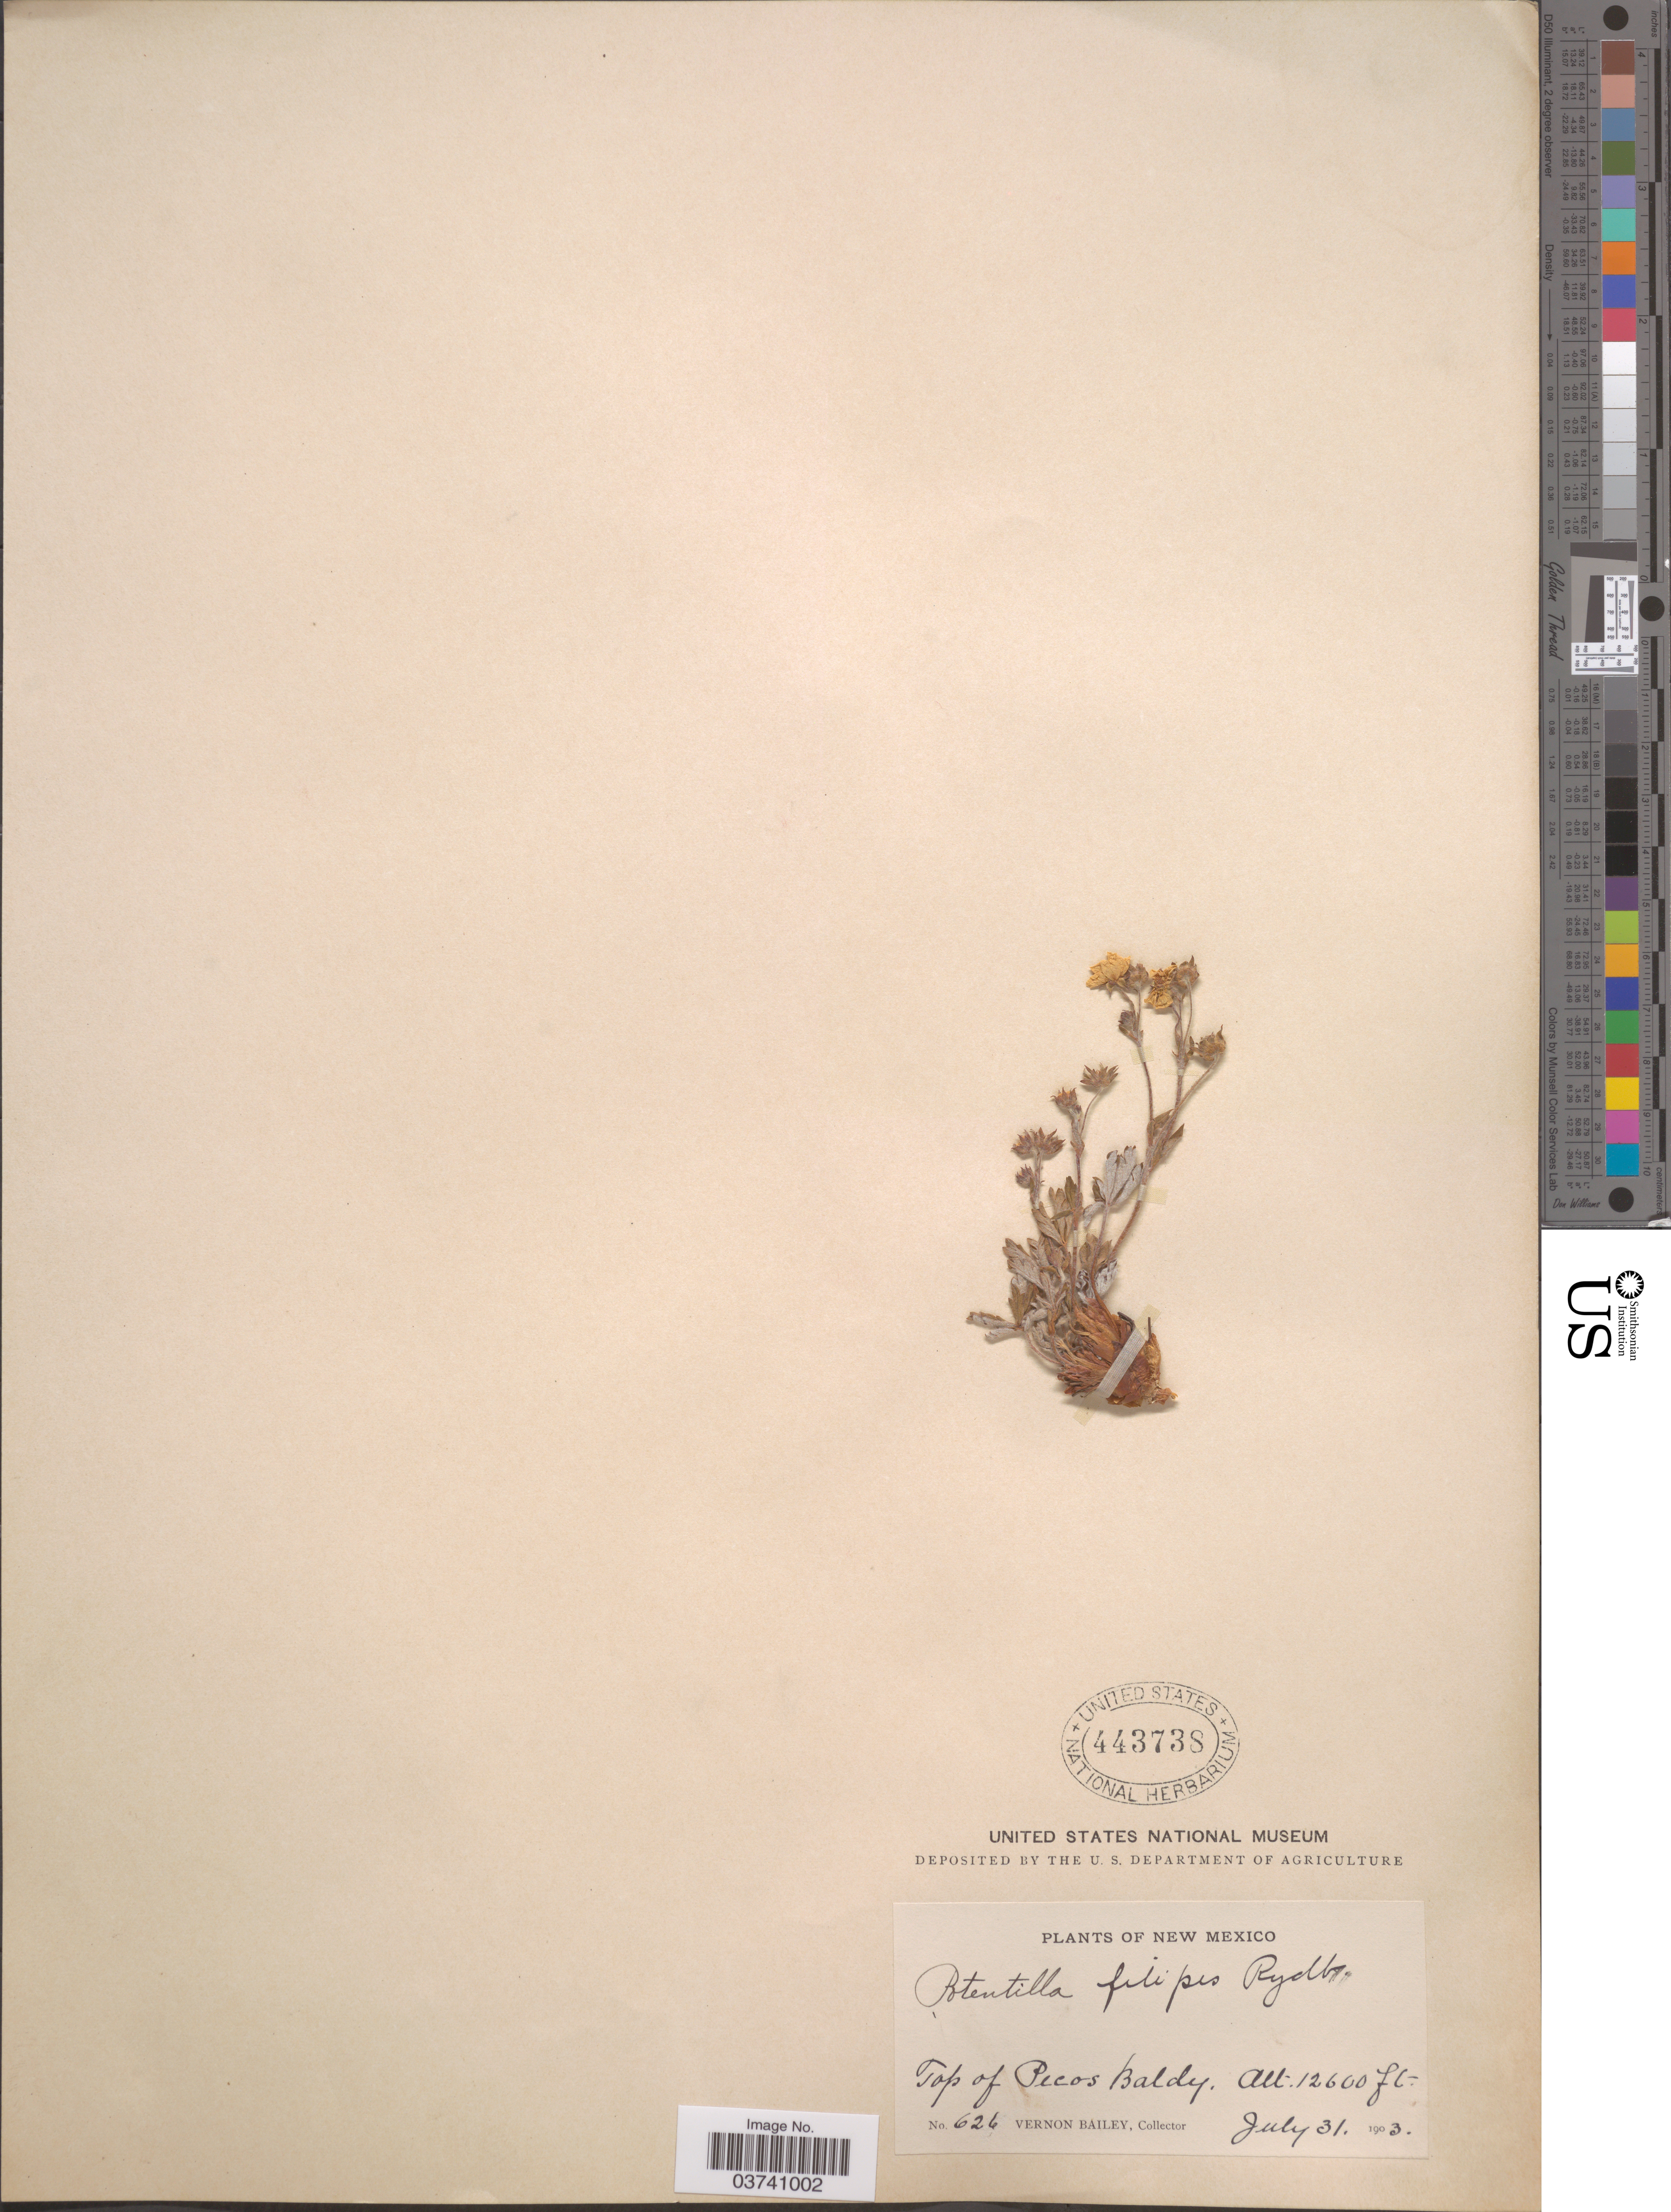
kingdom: Plantae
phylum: Tracheophyta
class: Magnoliopsida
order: Rosales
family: Rosaceae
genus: Potentilla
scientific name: Potentilla pulcherrima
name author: Lehm.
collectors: V. O. Bailey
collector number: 626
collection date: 1903-07-31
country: United States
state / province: New Mexico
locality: Top of Pecos Baldy.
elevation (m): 3840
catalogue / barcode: US 443738